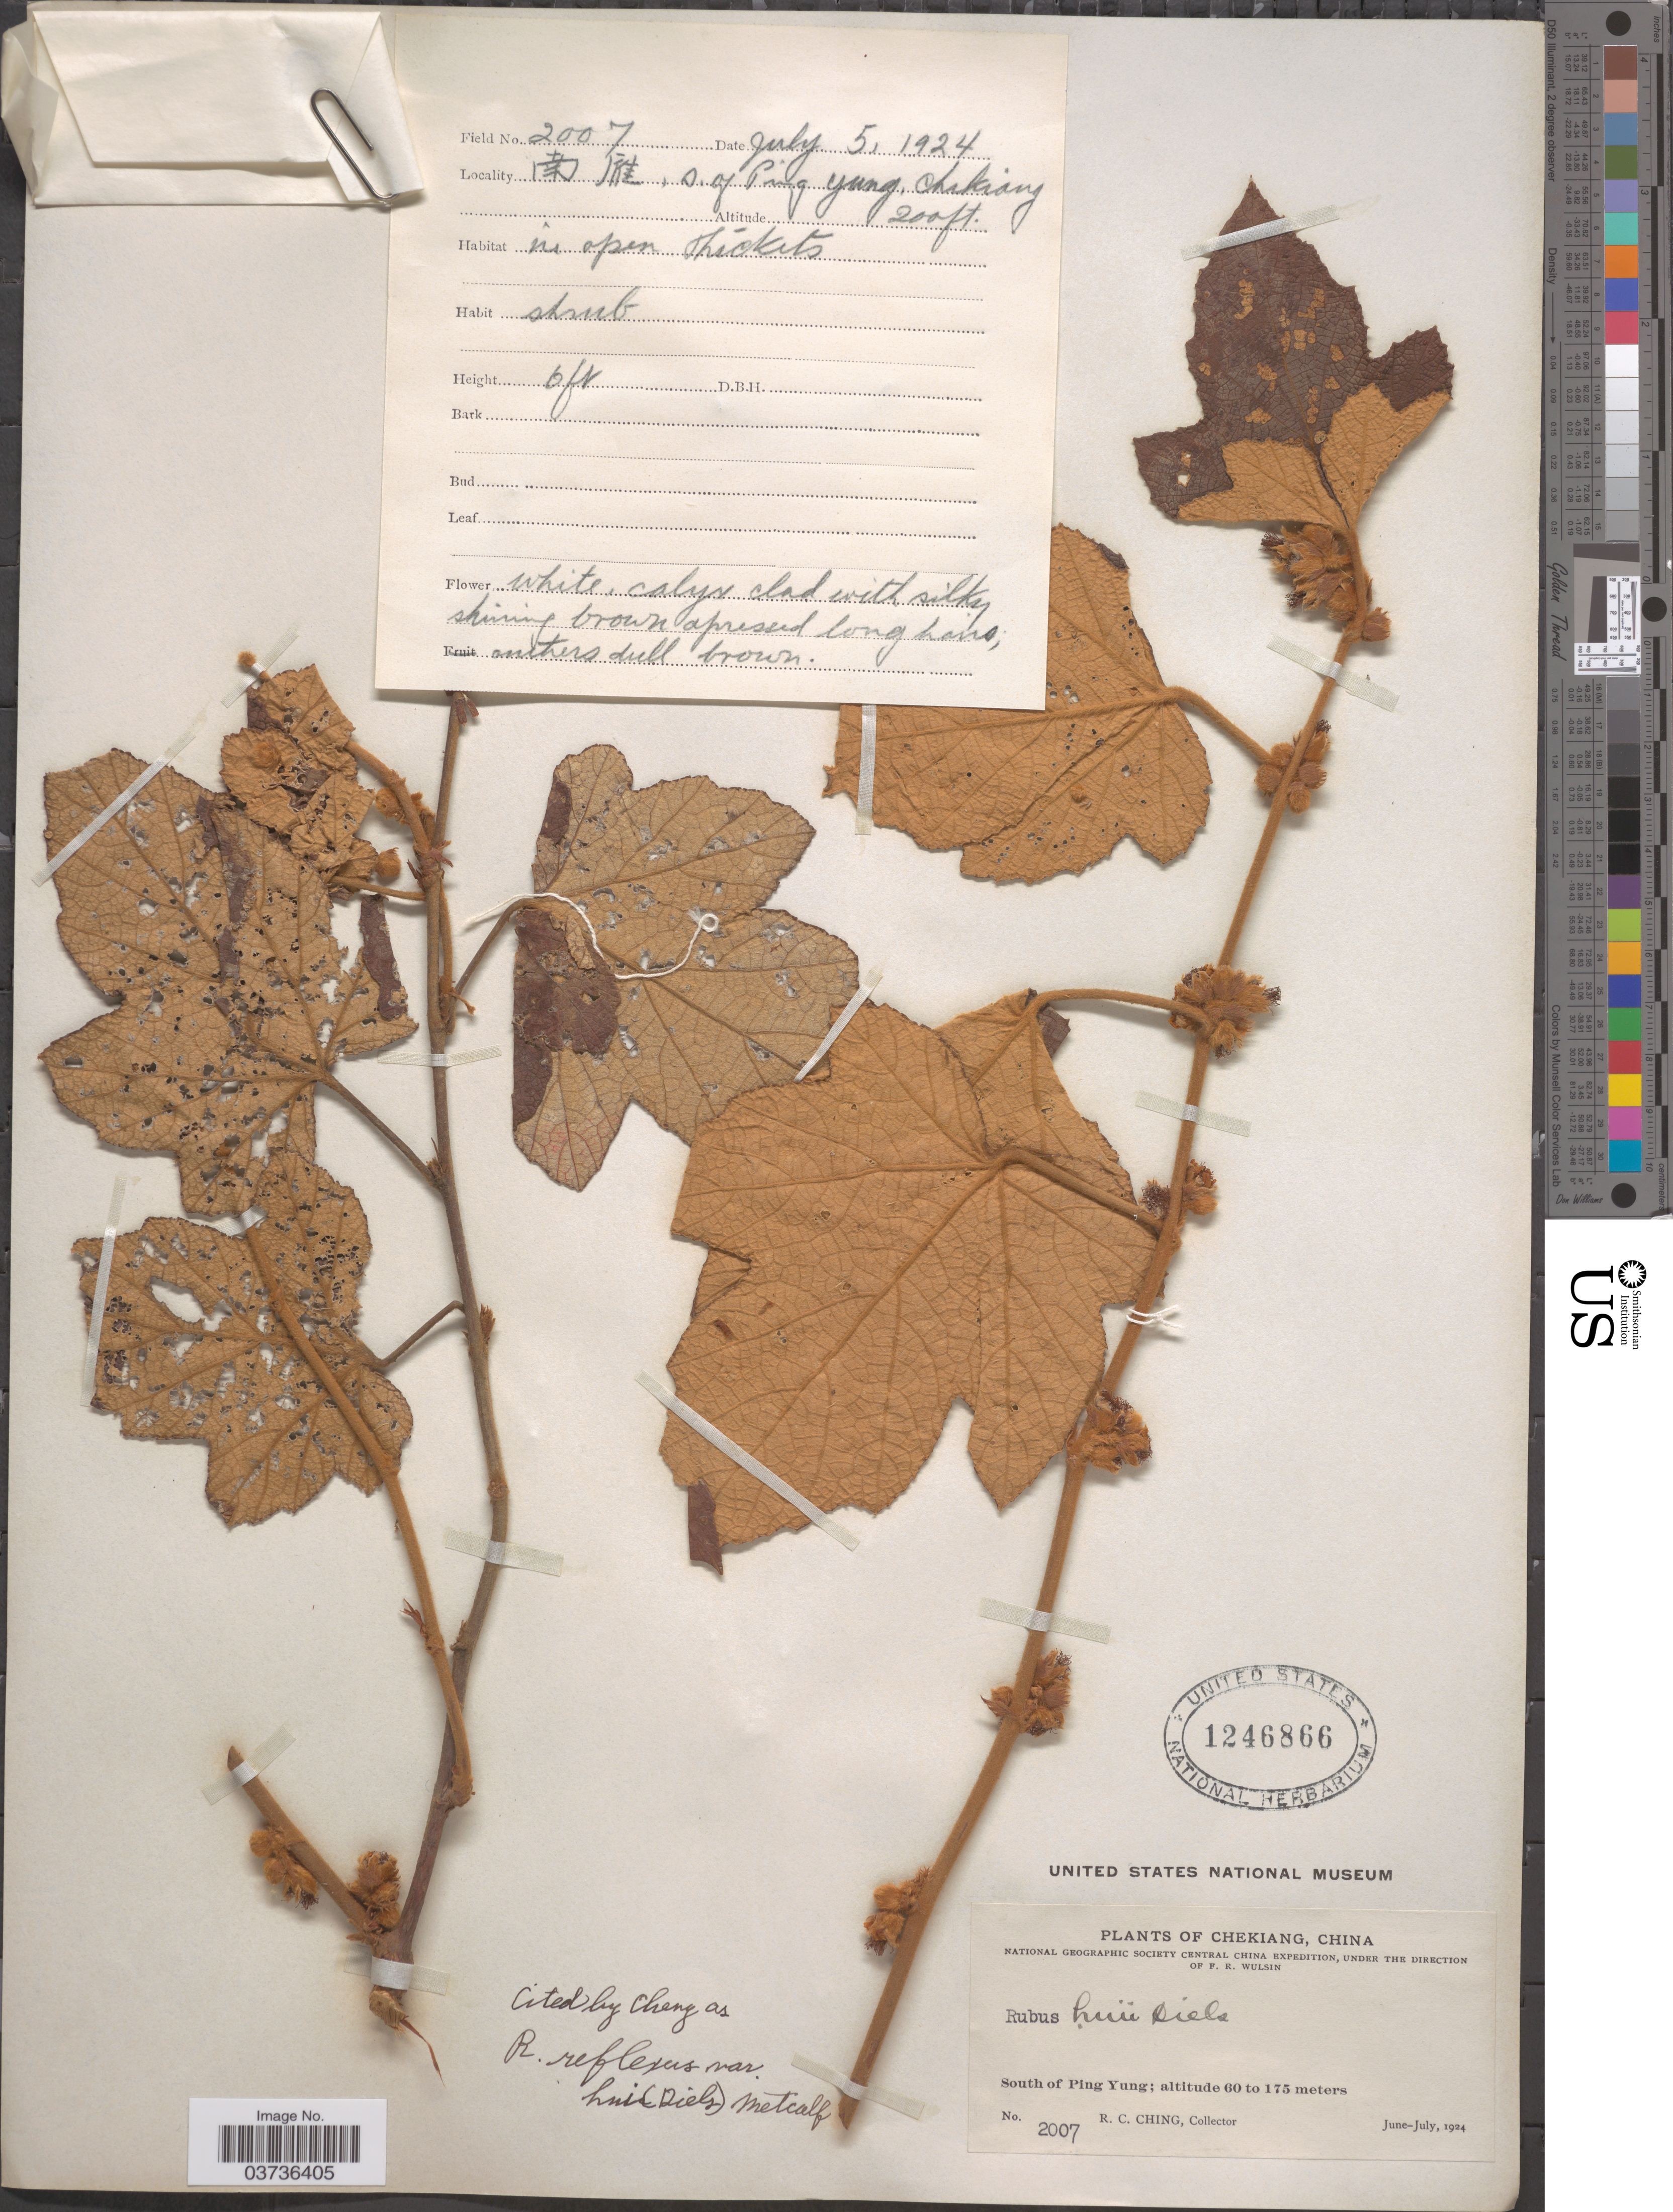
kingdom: Plantae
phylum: Tracheophyta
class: Magnoliopsida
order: Rosales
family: Rosaceae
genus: Rubus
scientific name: Rubus reflexus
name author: Ker Gawl.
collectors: R. C. Ching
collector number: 2007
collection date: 1924-07-05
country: China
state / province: Zhejiang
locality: Chekiang. South of Ping Yung. X, s. of Ping Yung.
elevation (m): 61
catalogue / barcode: US 1246866